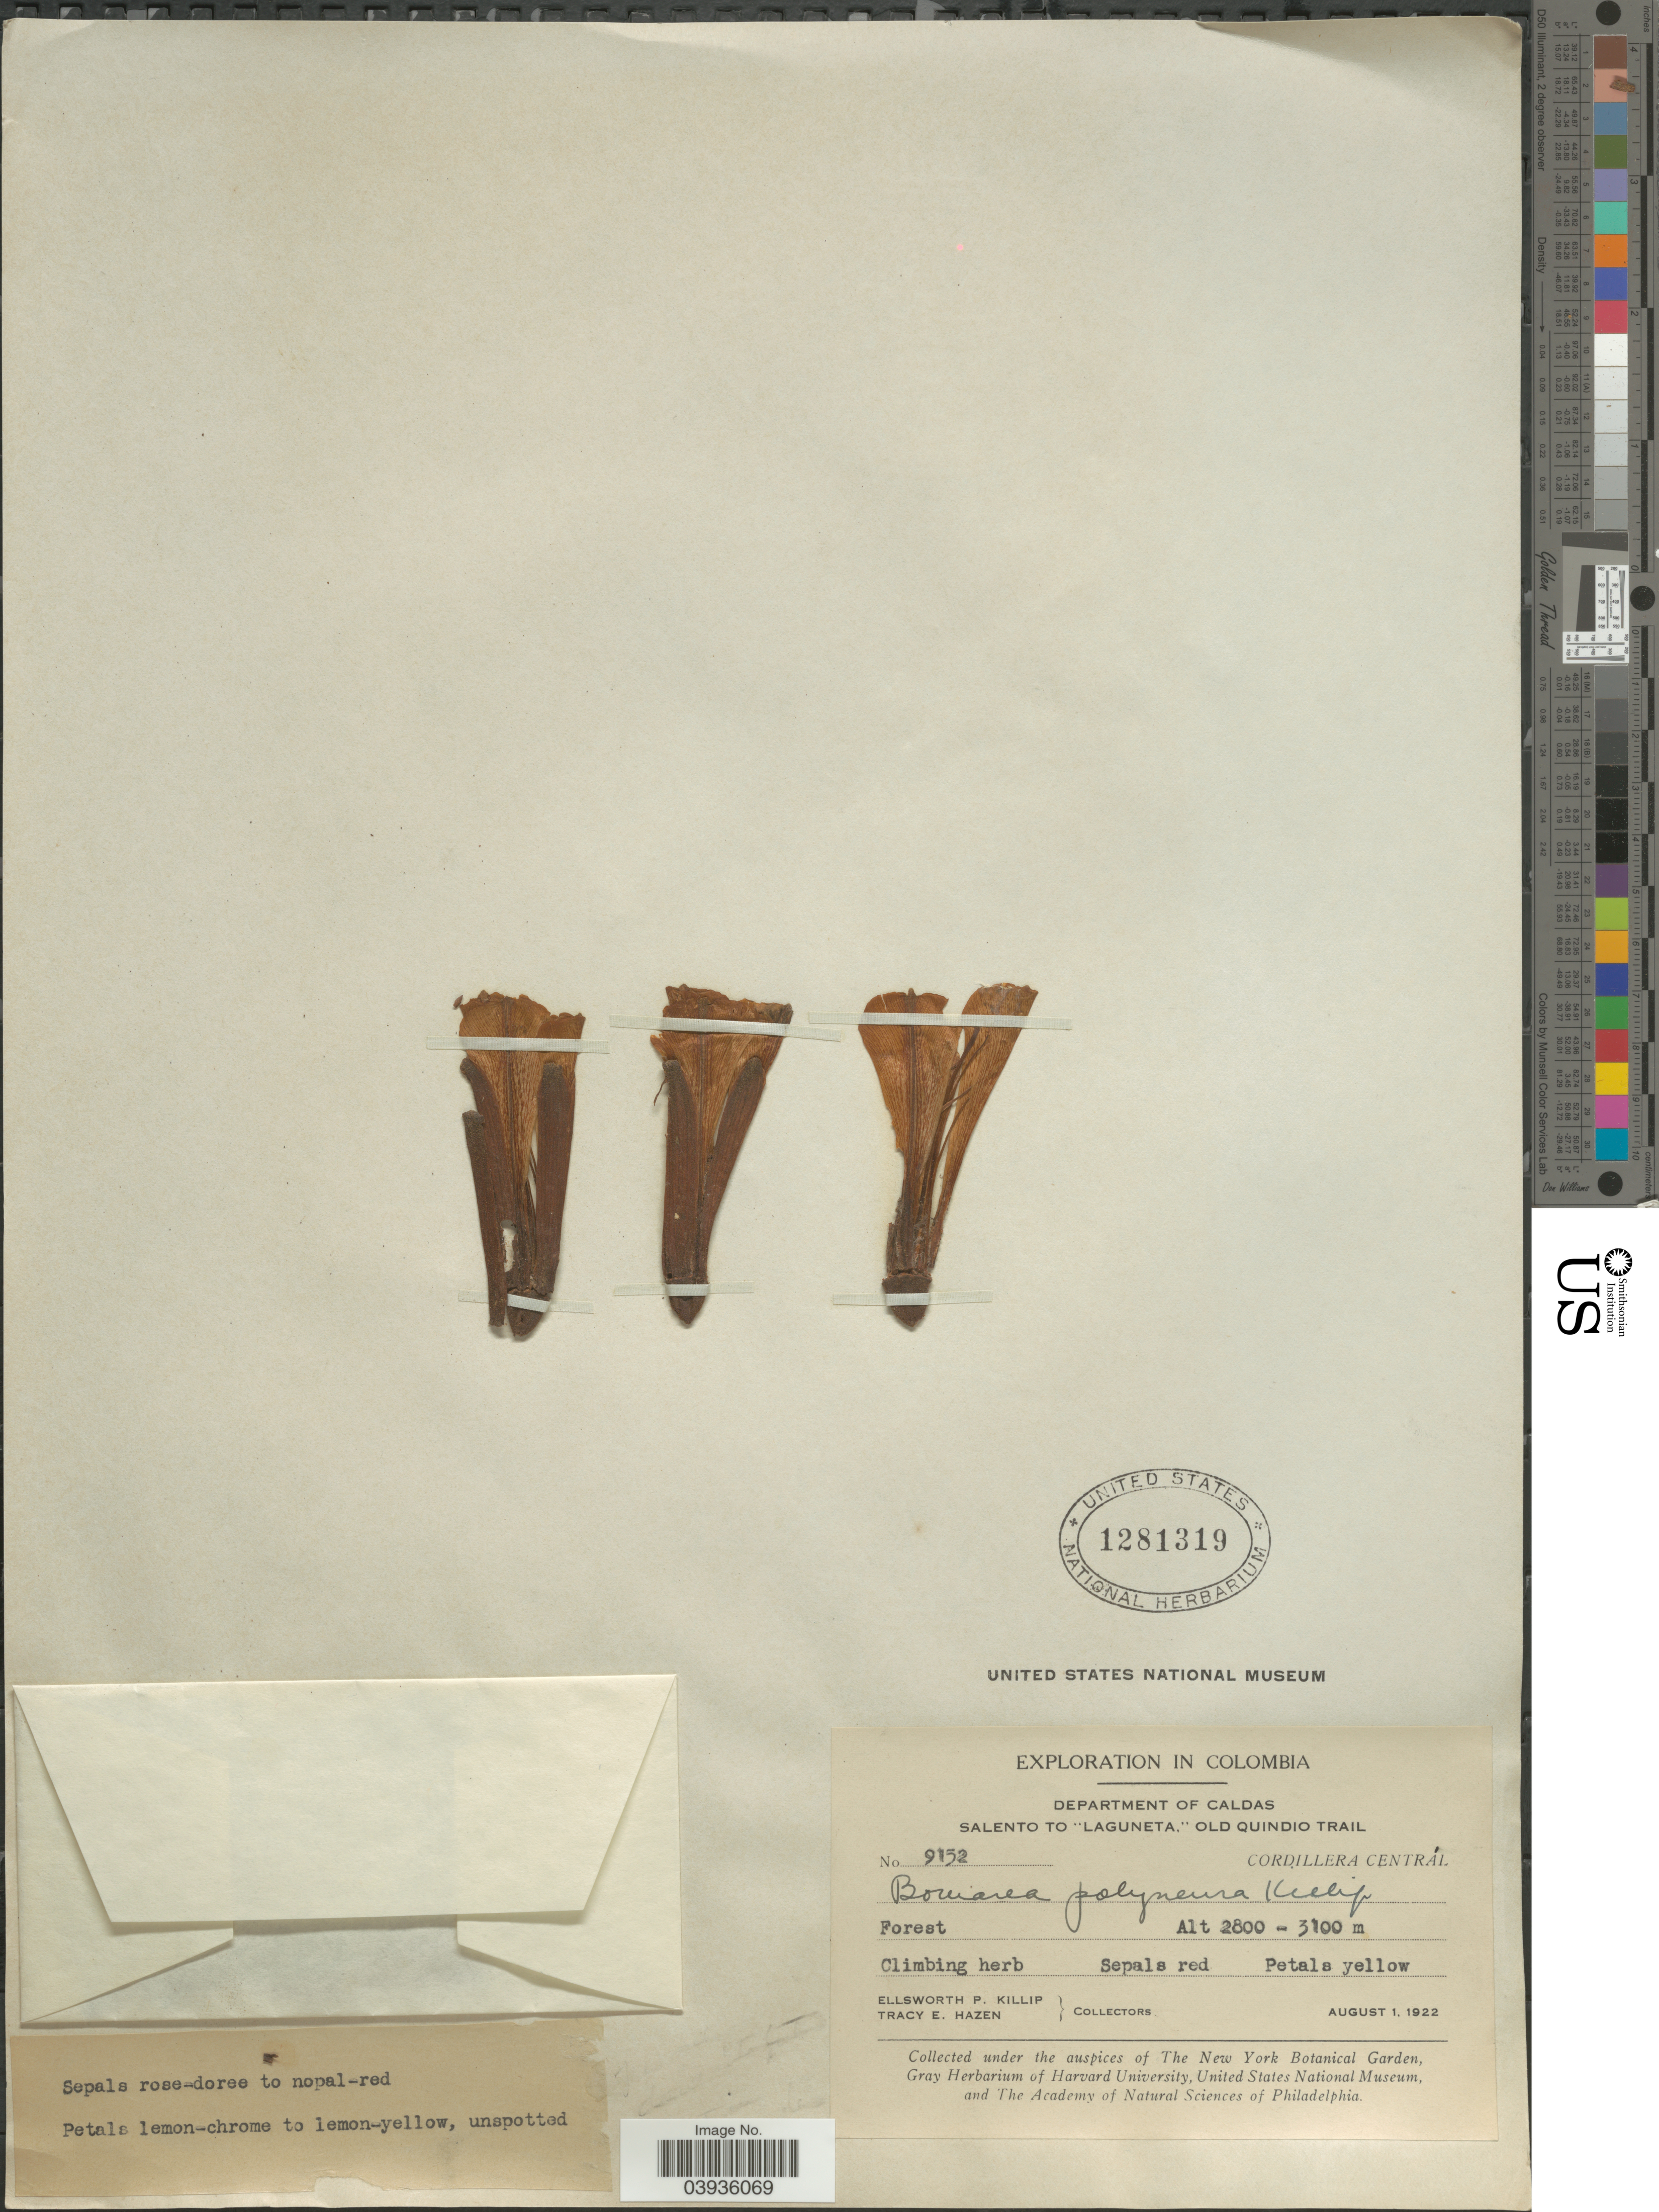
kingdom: Plantae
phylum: Tracheophyta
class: Liliopsida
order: Liliales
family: Alstroemeriaceae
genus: Bomarea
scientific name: Bomarea polyneura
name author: Killip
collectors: E. P. Killip & T. E. Hazen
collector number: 9152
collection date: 1922-08-01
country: Colombia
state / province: Caldas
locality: Department of Caldas. Salento to "Laguneta," Old Quindio Trail. Cordillera Central.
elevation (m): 2800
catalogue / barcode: US 1281319